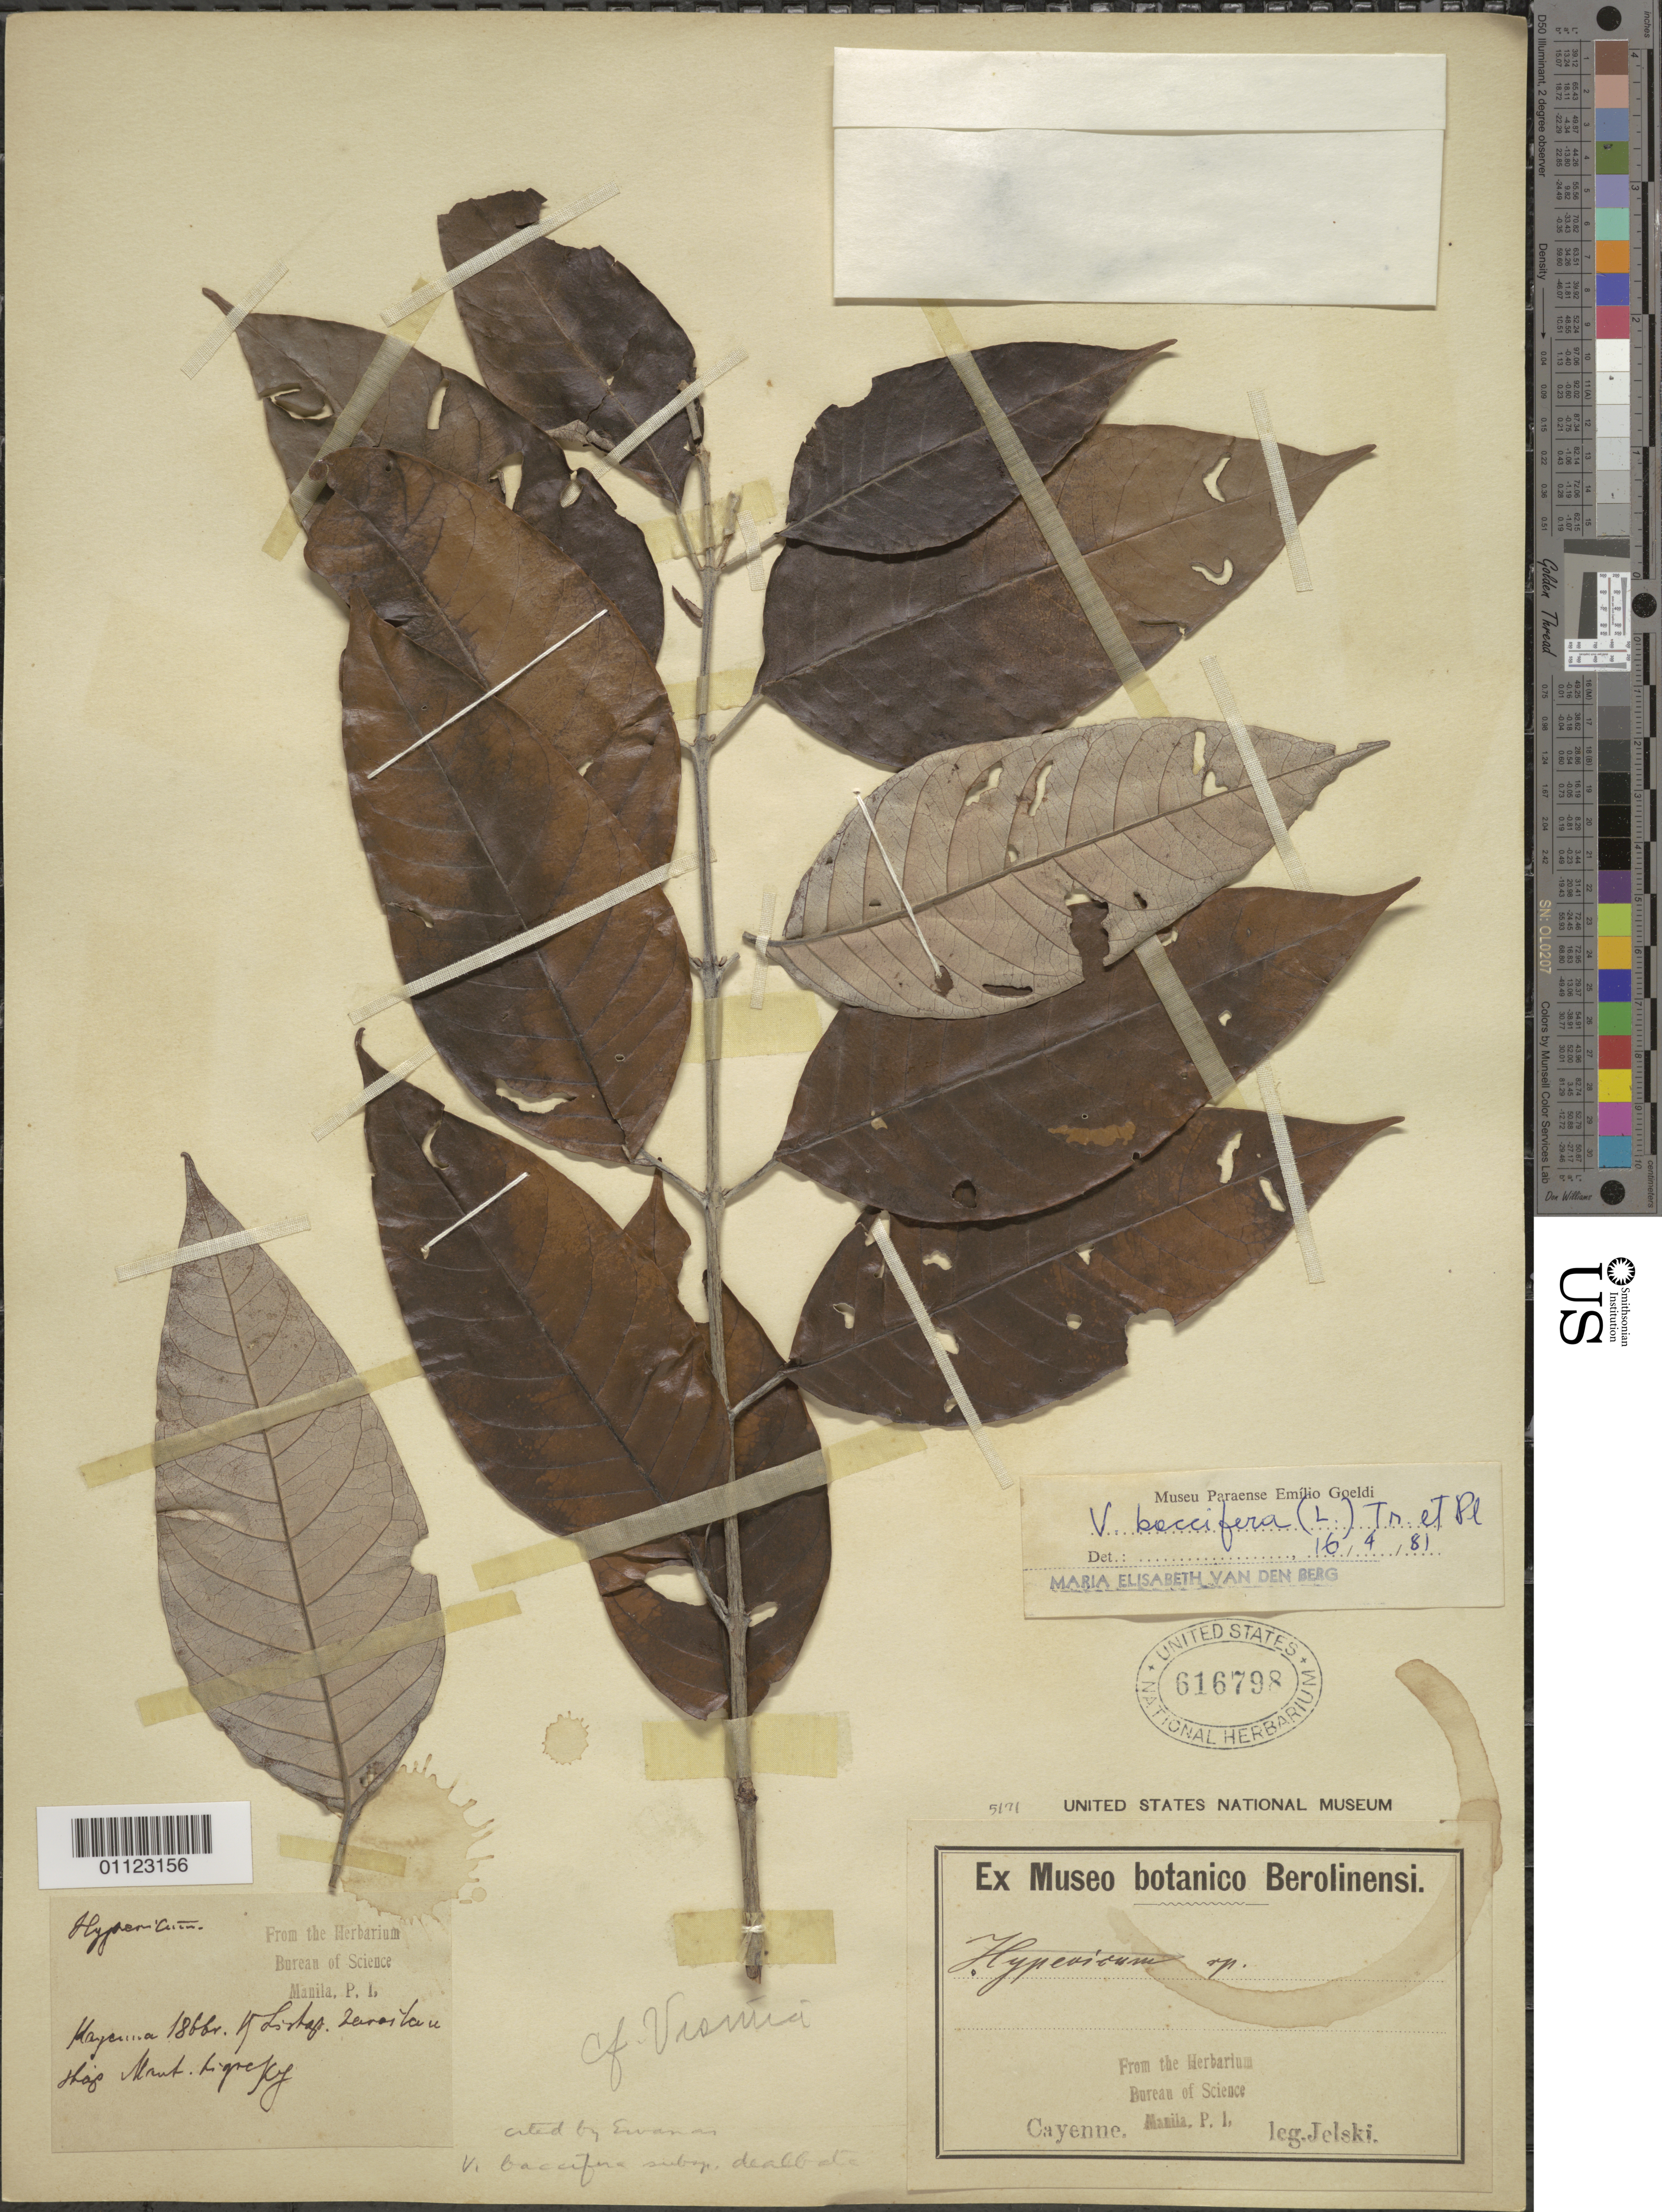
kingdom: Plantae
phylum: Tracheophyta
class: Magnoliopsida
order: Malpighiales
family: Hypericaceae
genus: Vismia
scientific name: Vismia baccifera subsp. baccifera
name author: (L.) Triana & Planch.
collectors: -. Jelski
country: French Guiana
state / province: Cayenne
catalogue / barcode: US 616798